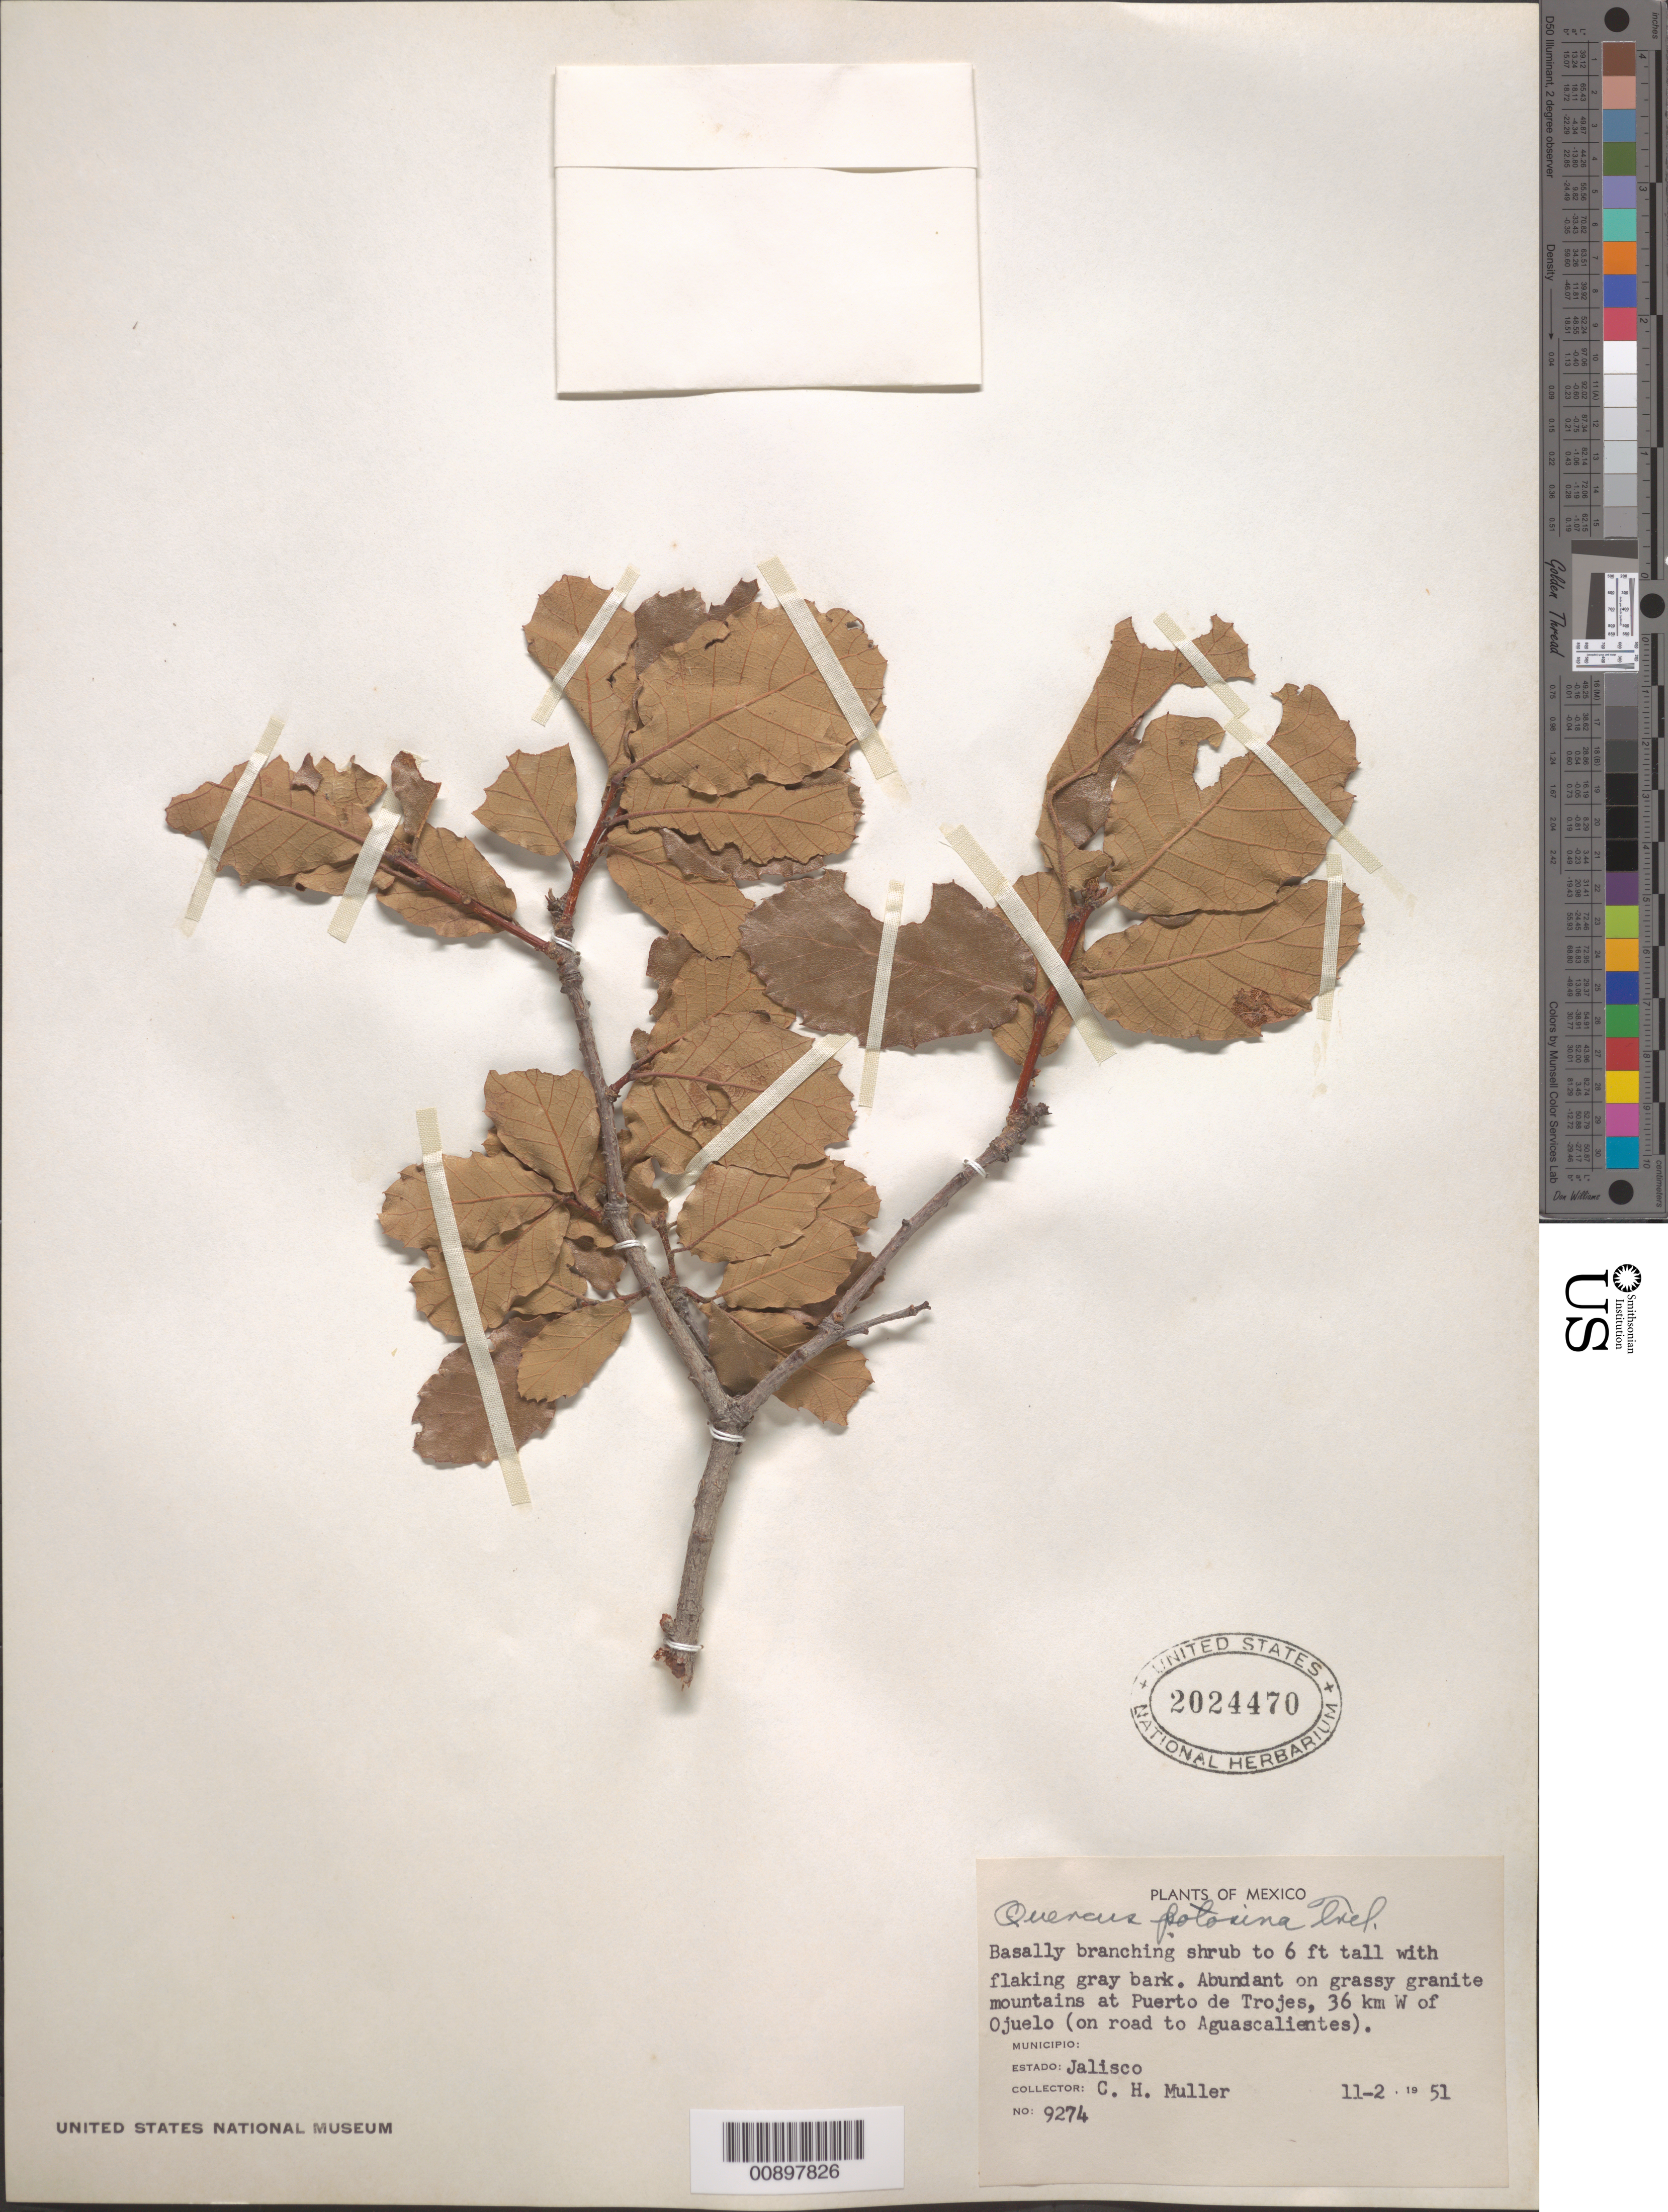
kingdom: Plantae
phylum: Tracheophyta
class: Magnoliopsida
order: Fagales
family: Fagaceae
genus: Quercus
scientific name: Quercus potosina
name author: Trel.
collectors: C. H. Muller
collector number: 9274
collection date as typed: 02 Nov 1951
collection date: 1951-11-02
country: Mexico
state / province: Jalisco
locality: Puerto de Trojes, 36 km W of Ojuelo (on road to Aguascalientes).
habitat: Abundant on grassy granite mountains.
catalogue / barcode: US 2024470